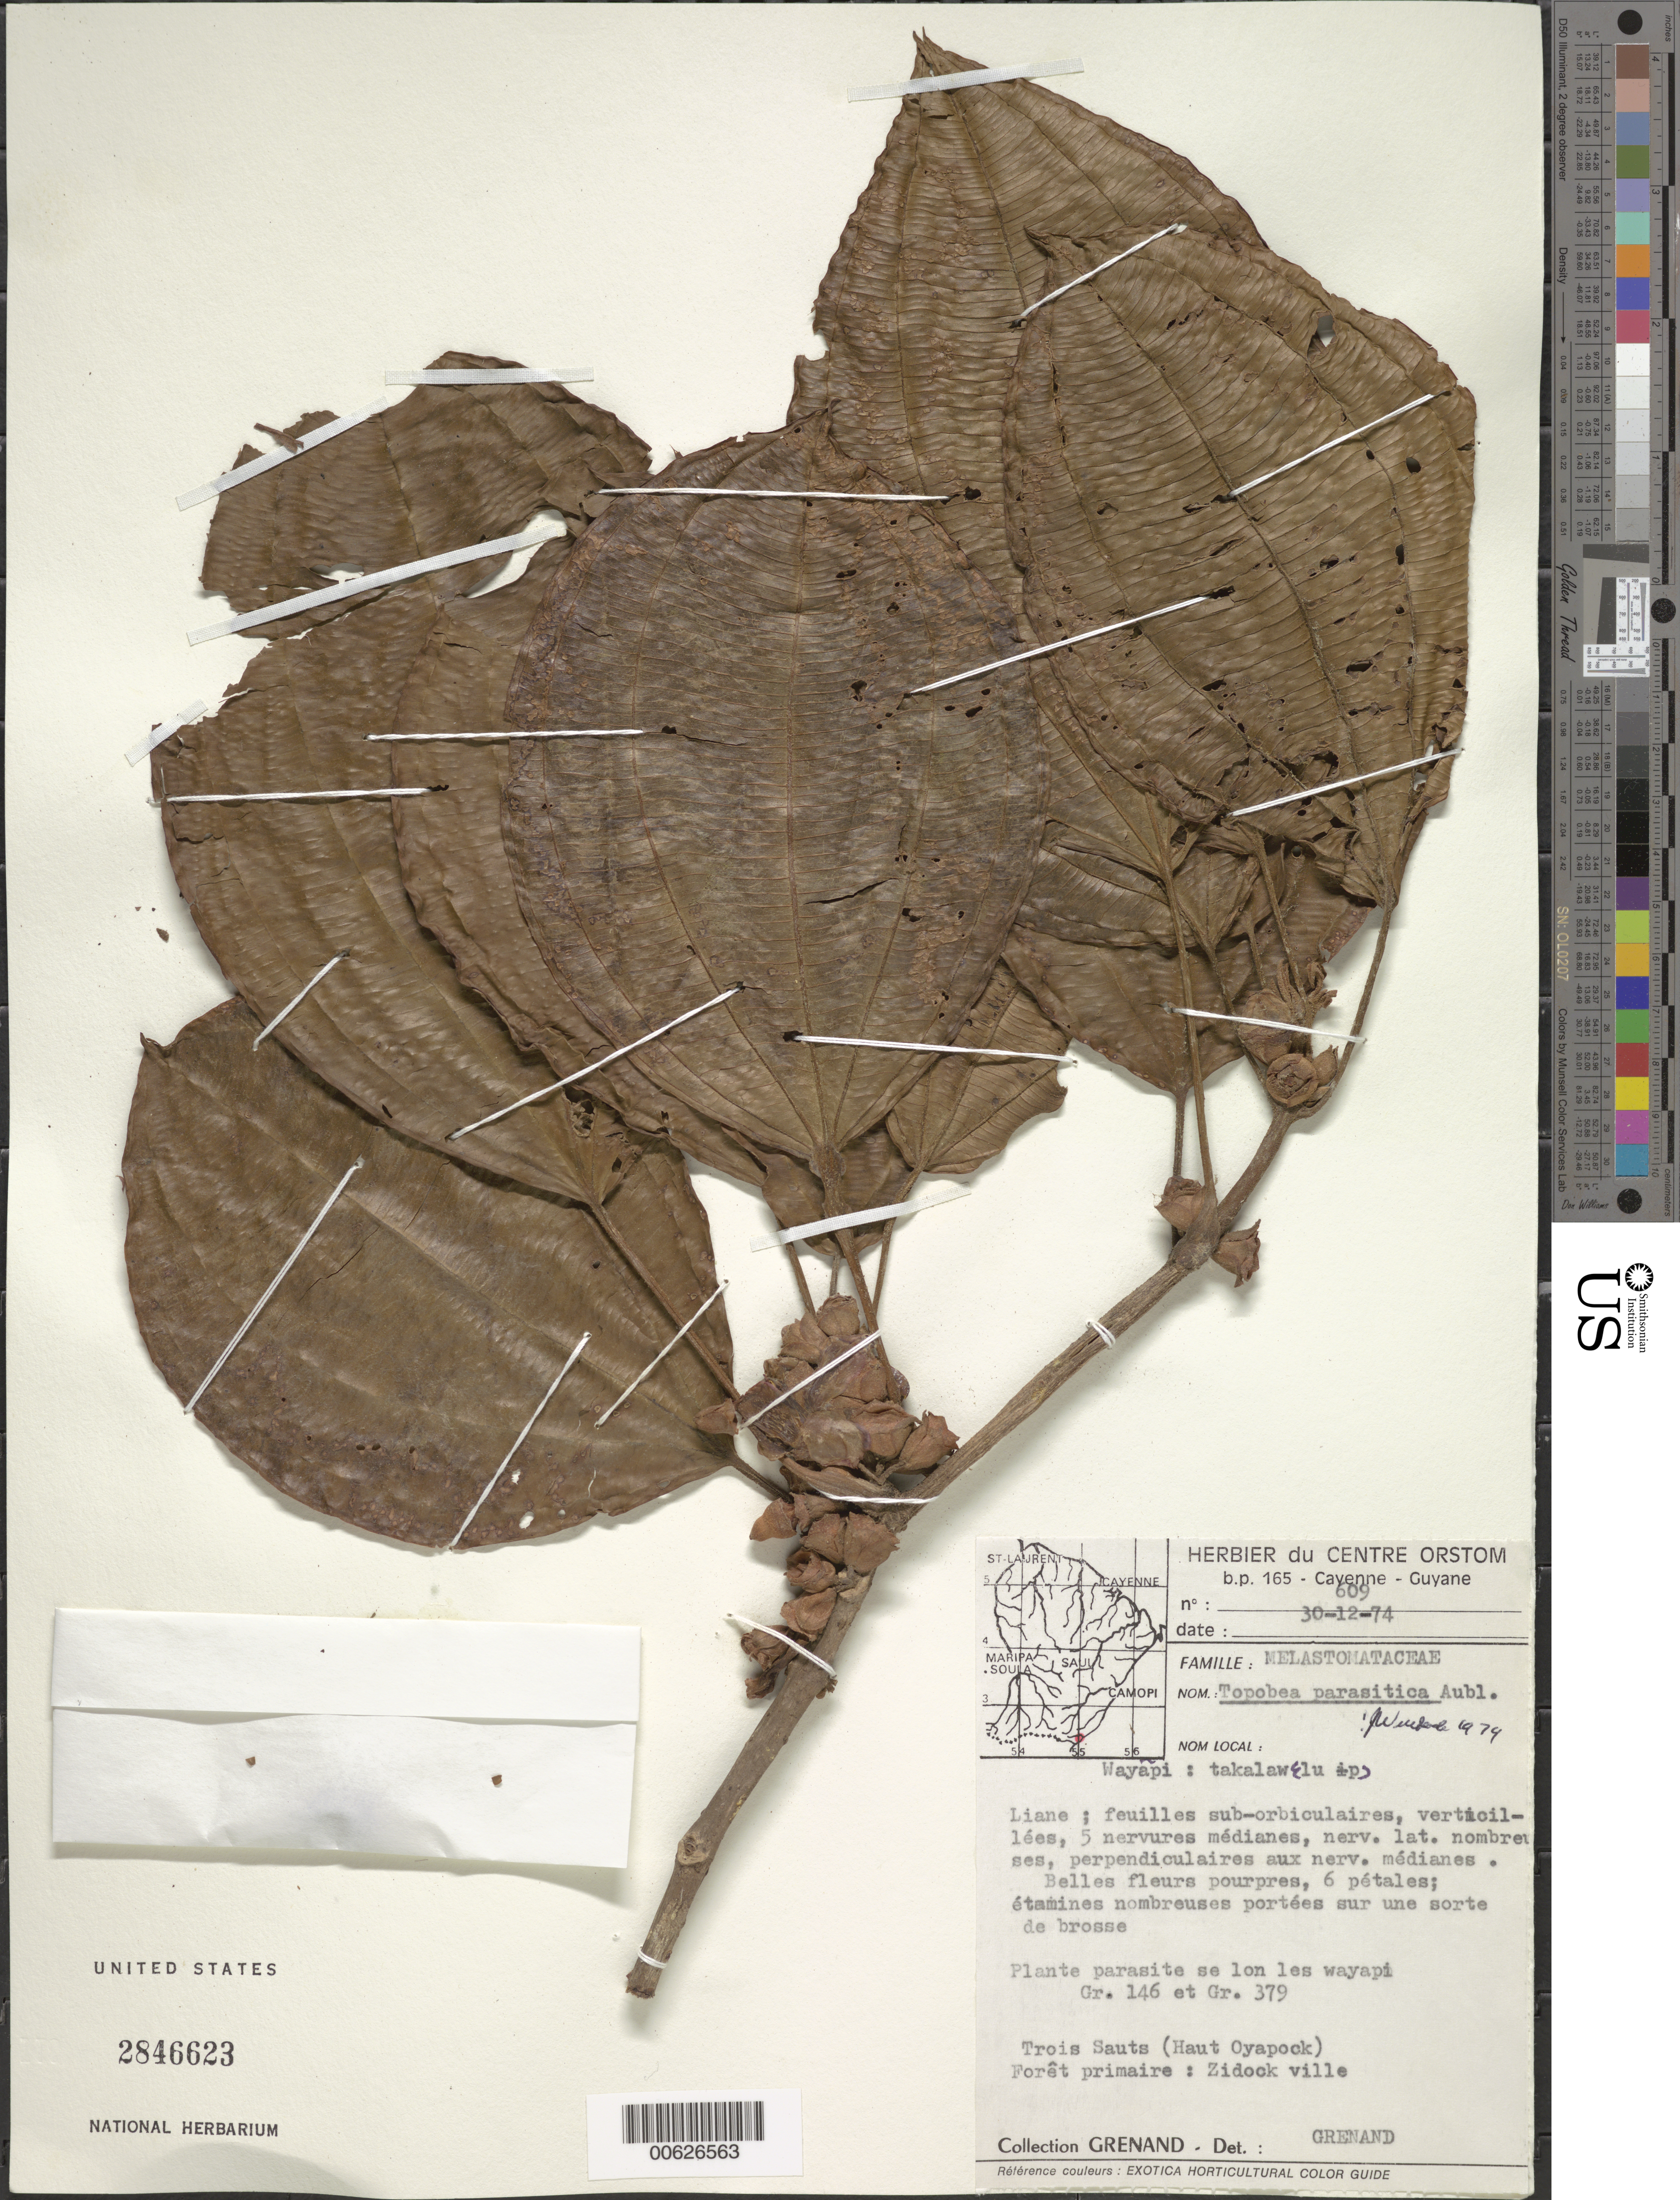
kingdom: Plantae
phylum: Tracheophyta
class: Magnoliopsida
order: Myrtales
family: Melastomataceae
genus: Topobea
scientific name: Topobea parasitica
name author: Aubl.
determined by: Wurdack, John J., (US), US (UNITED STATES)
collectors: P. Grenand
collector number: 609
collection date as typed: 30-Dec-74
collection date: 1974-12-30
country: French Guiana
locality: Trois Sauts (Haut Oyapock), Zidockville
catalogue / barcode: US 2846623